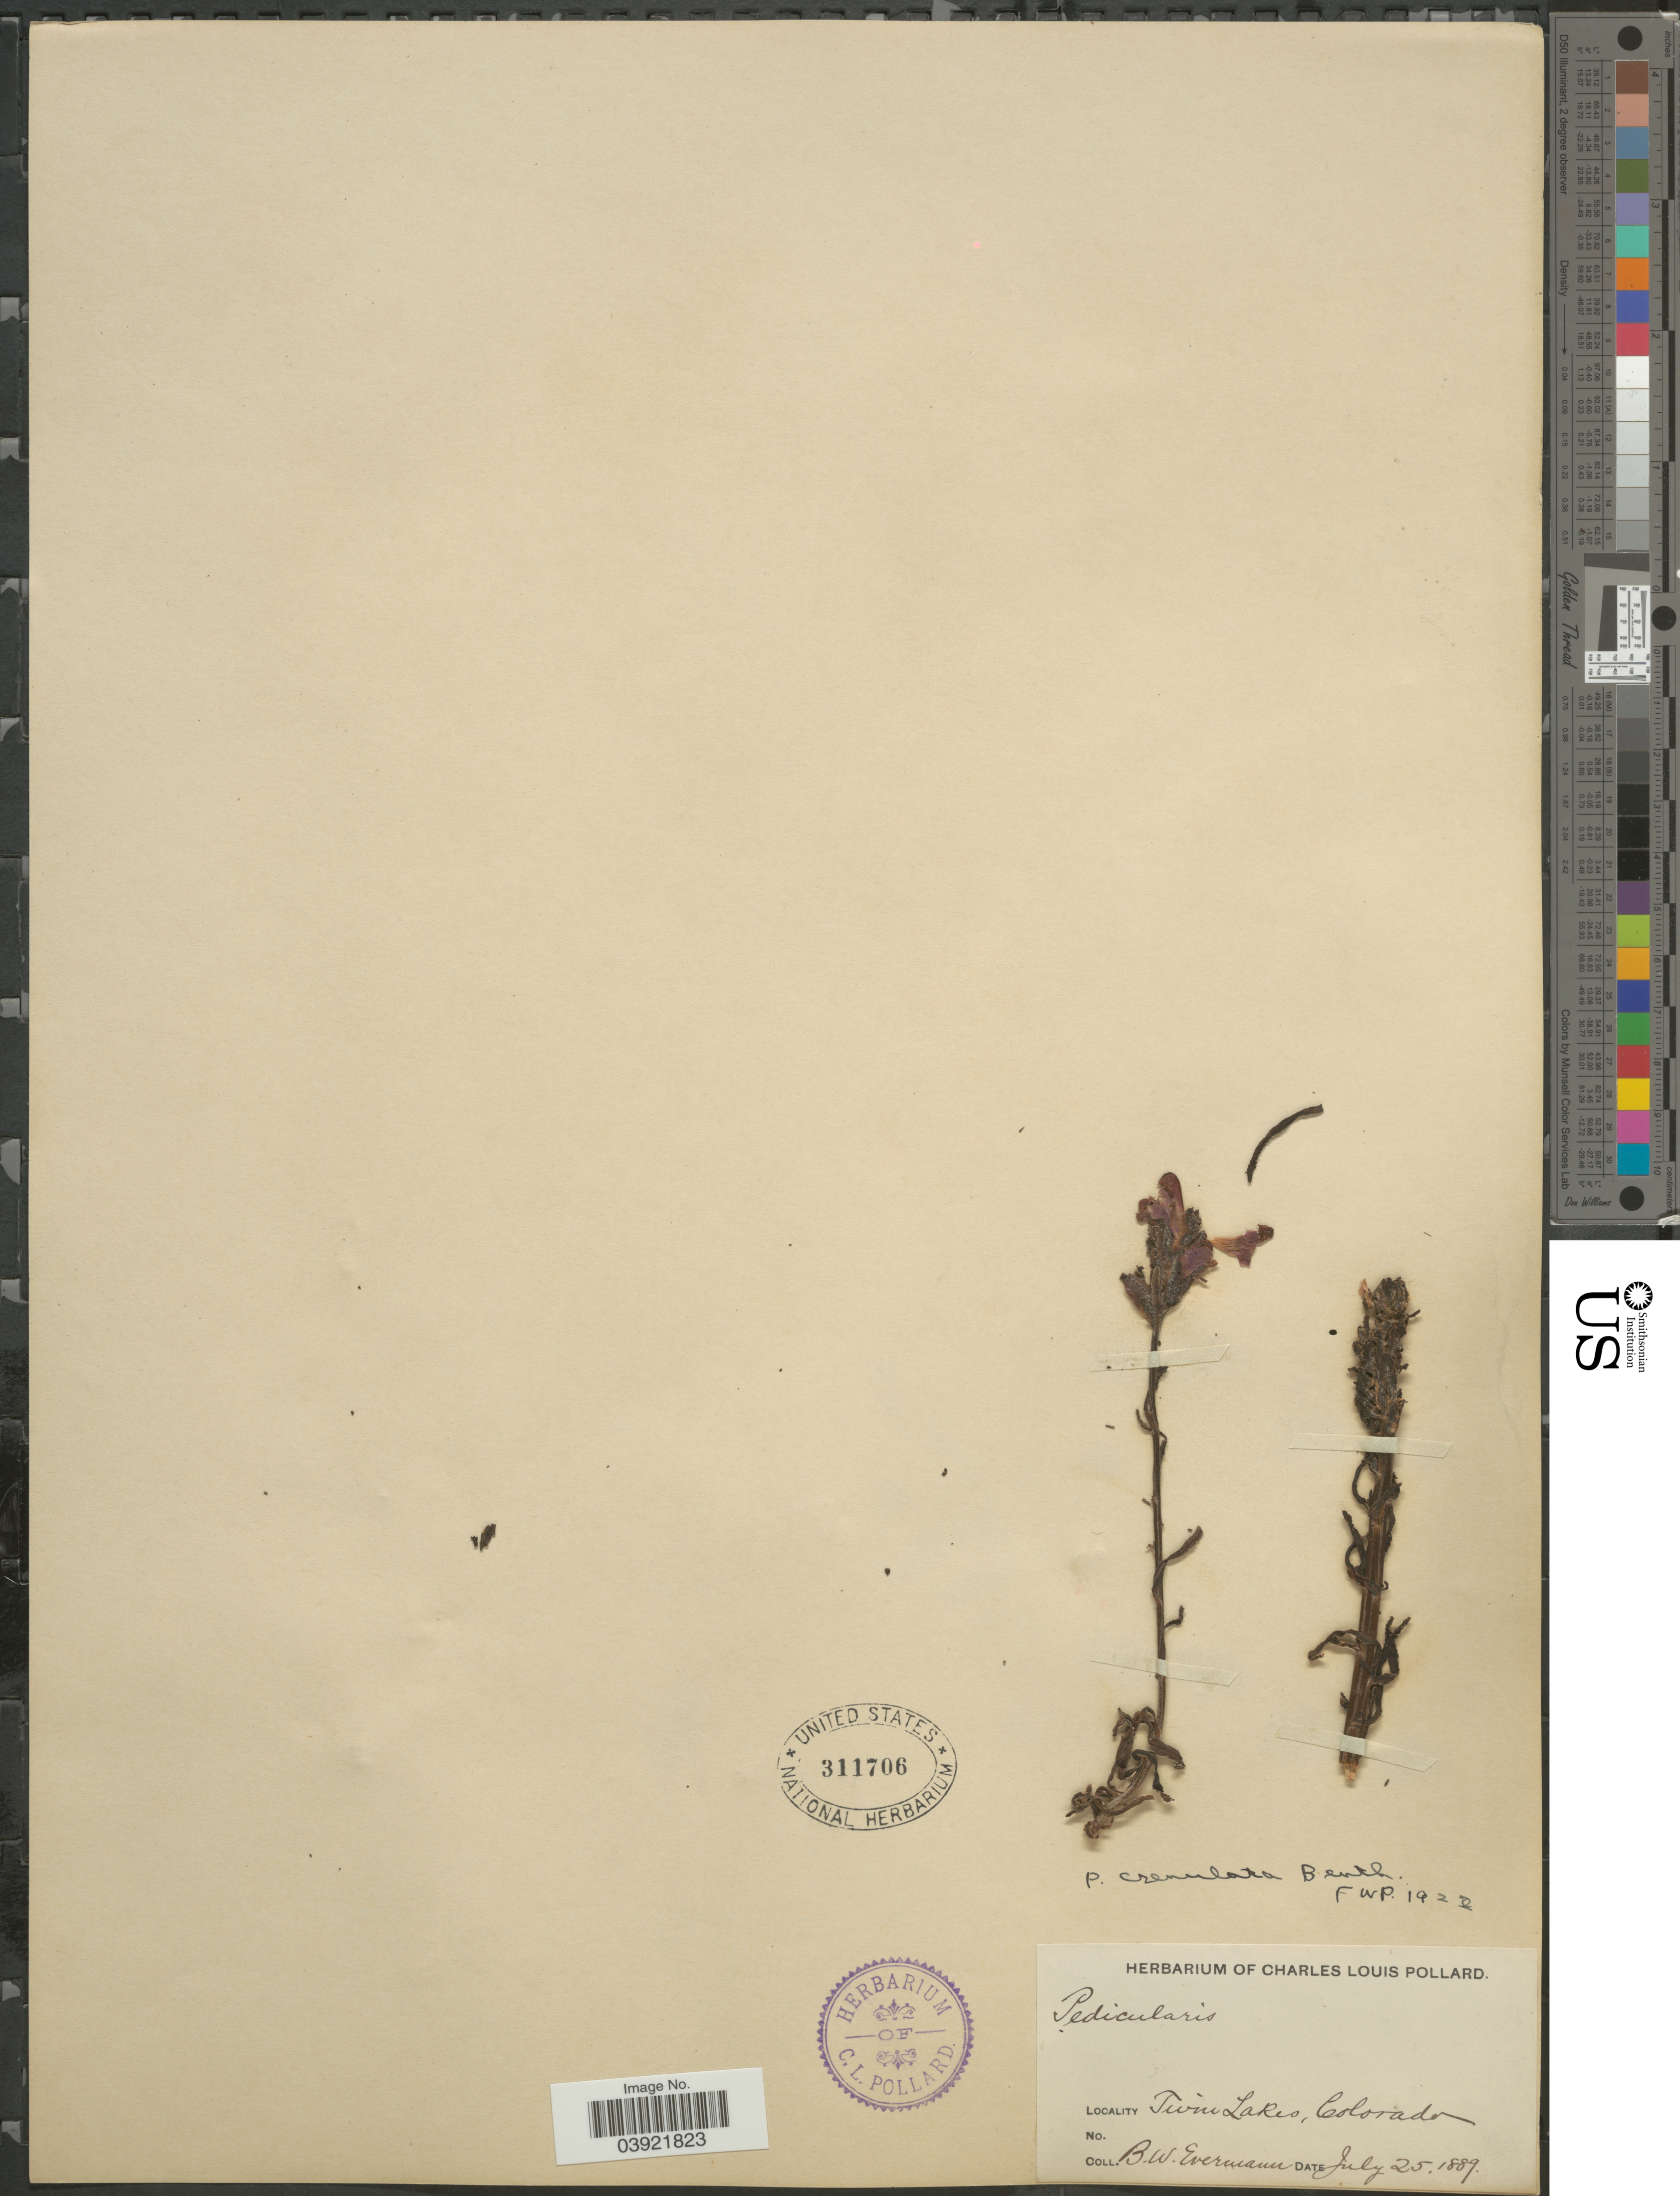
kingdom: Plantae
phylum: Tracheophyta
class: Magnoliopsida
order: Lamiales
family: Orobanchaceae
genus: Pedicularis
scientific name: Pedicularis crenulata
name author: Benth.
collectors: B. W. Evermann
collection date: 1889-07-25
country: United States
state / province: Colorado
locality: Twin Lakes.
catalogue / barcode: US 311706